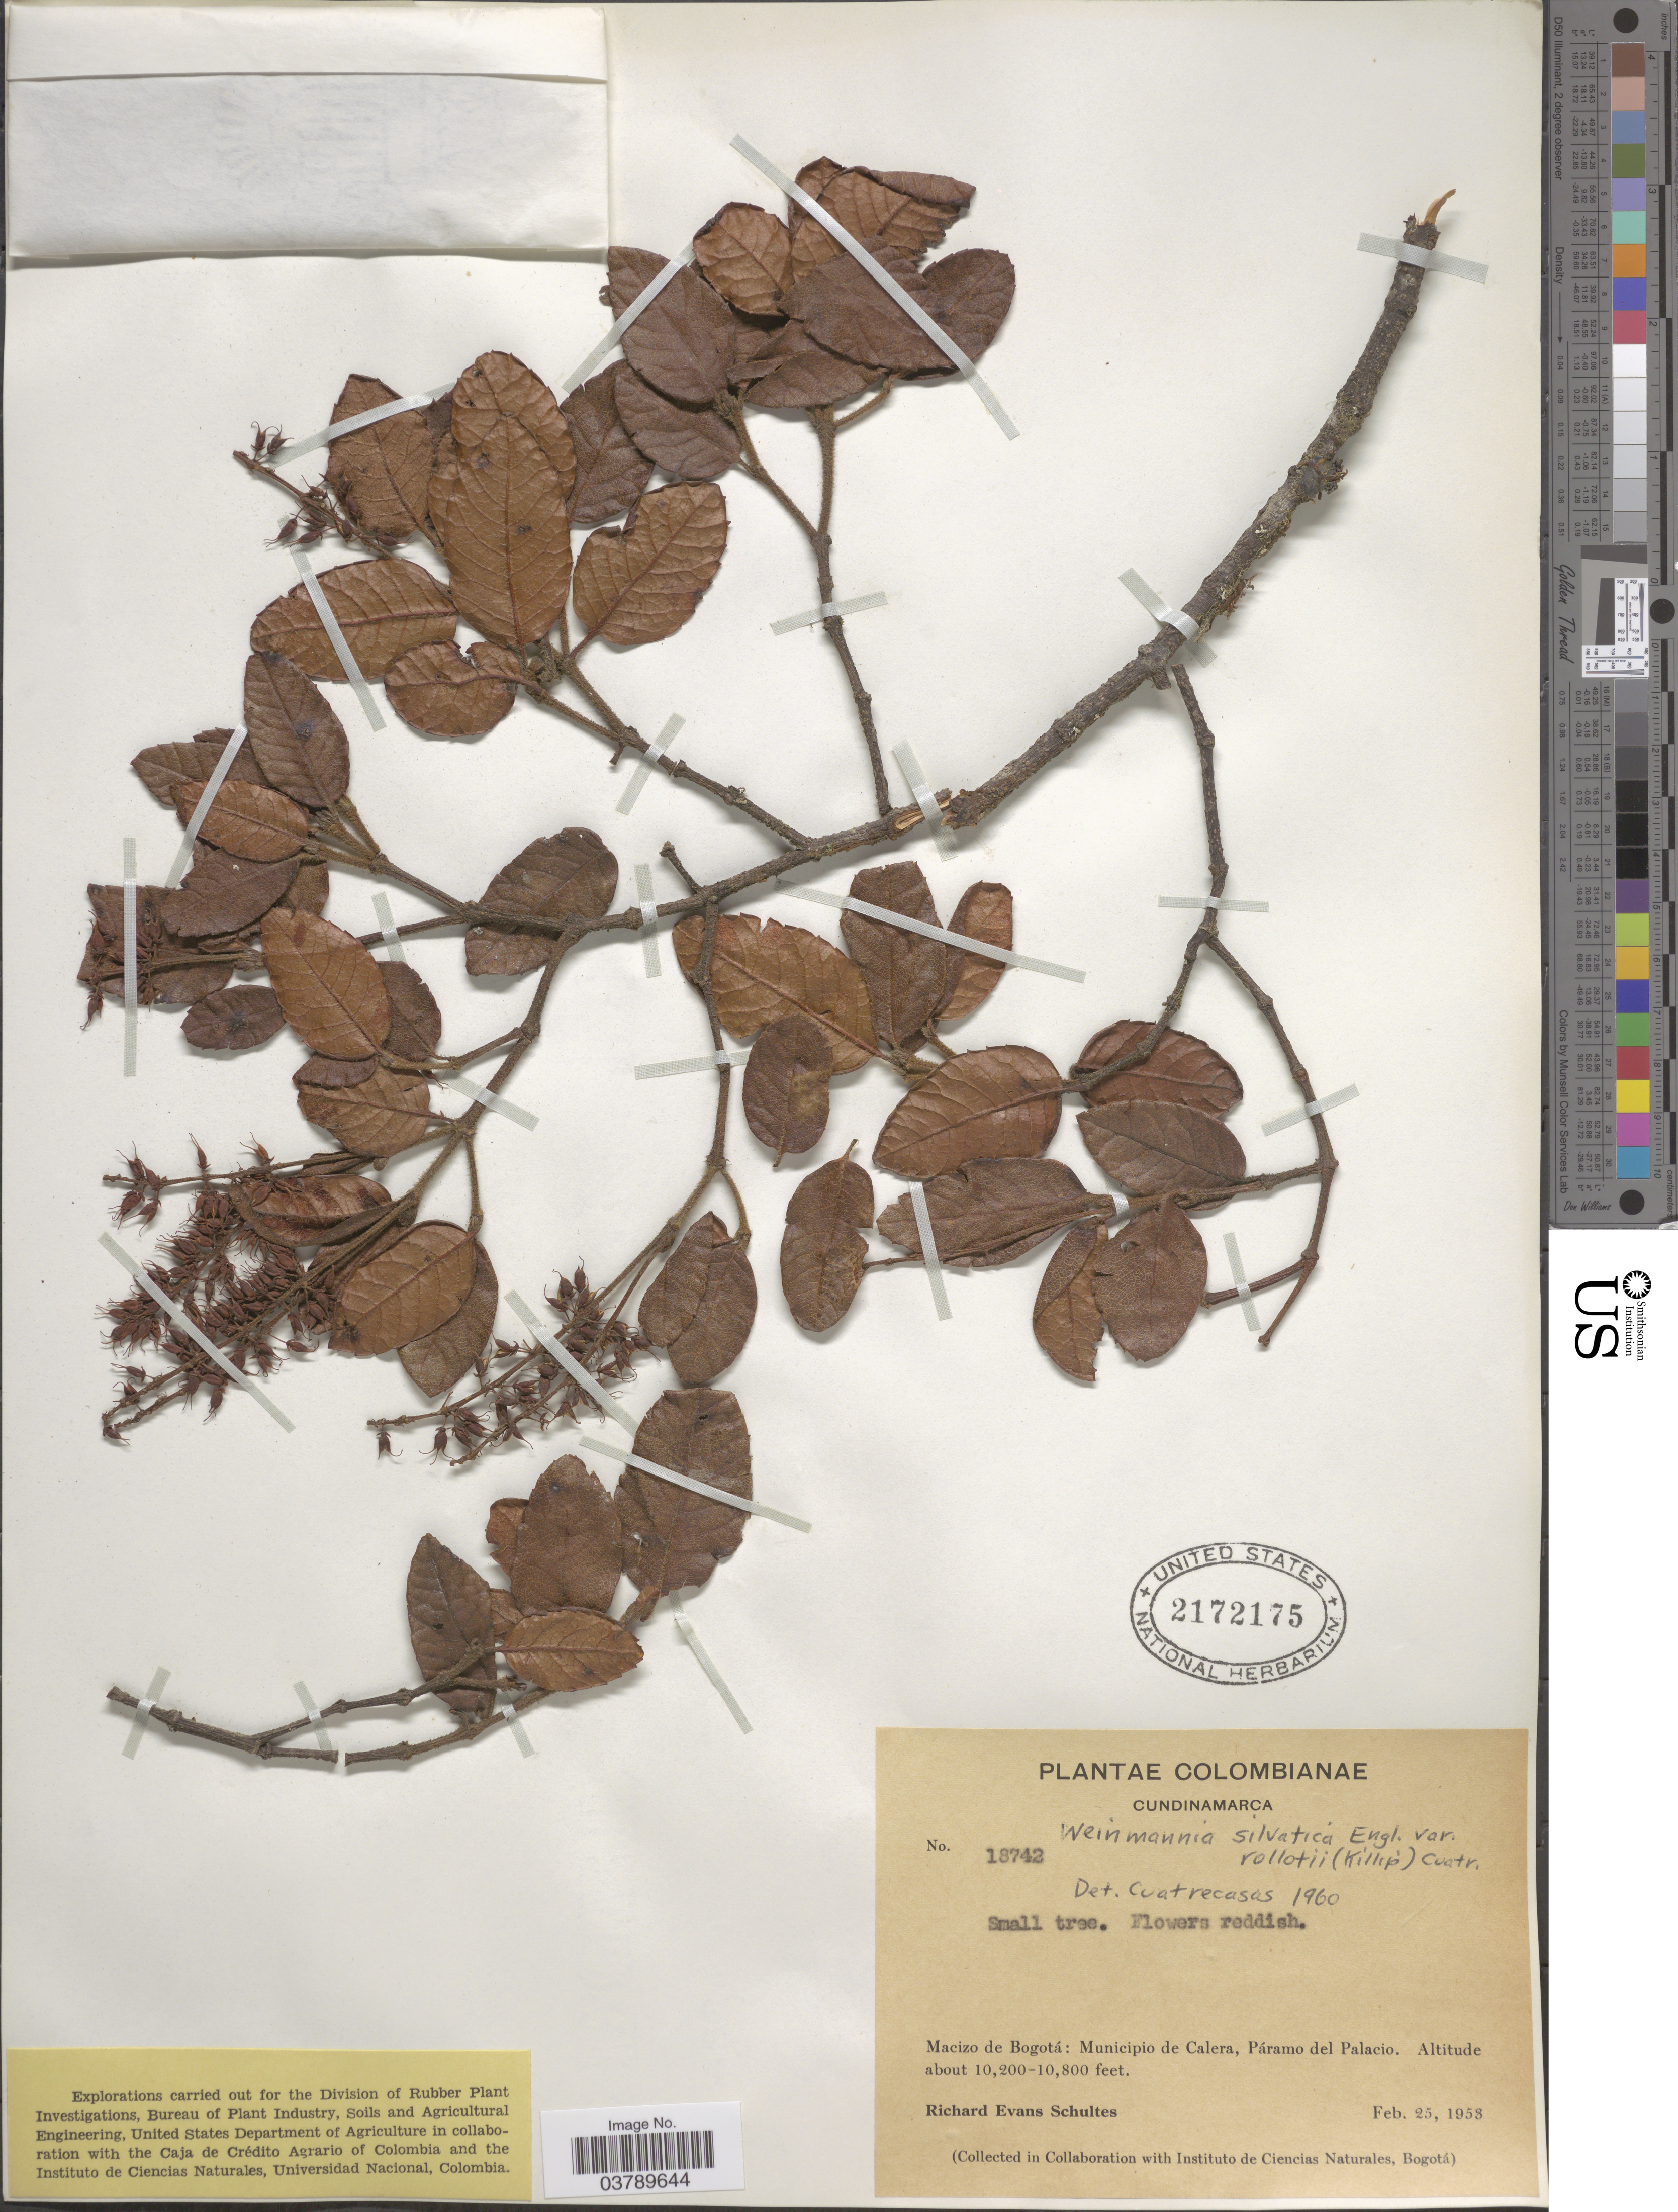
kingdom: Plantae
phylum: Tracheophyta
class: Magnoliopsida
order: Oxalidales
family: Cunoniaceae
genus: Weinmannia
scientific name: Weinmannia rollottii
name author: Killip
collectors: R. E. Schultes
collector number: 18742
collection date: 1953-02-25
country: Colombia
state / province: Cundinamarca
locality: Macizo de Bogotá: Municipio de Calera, Páramo del Palacio.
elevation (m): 3109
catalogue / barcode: US 2172175